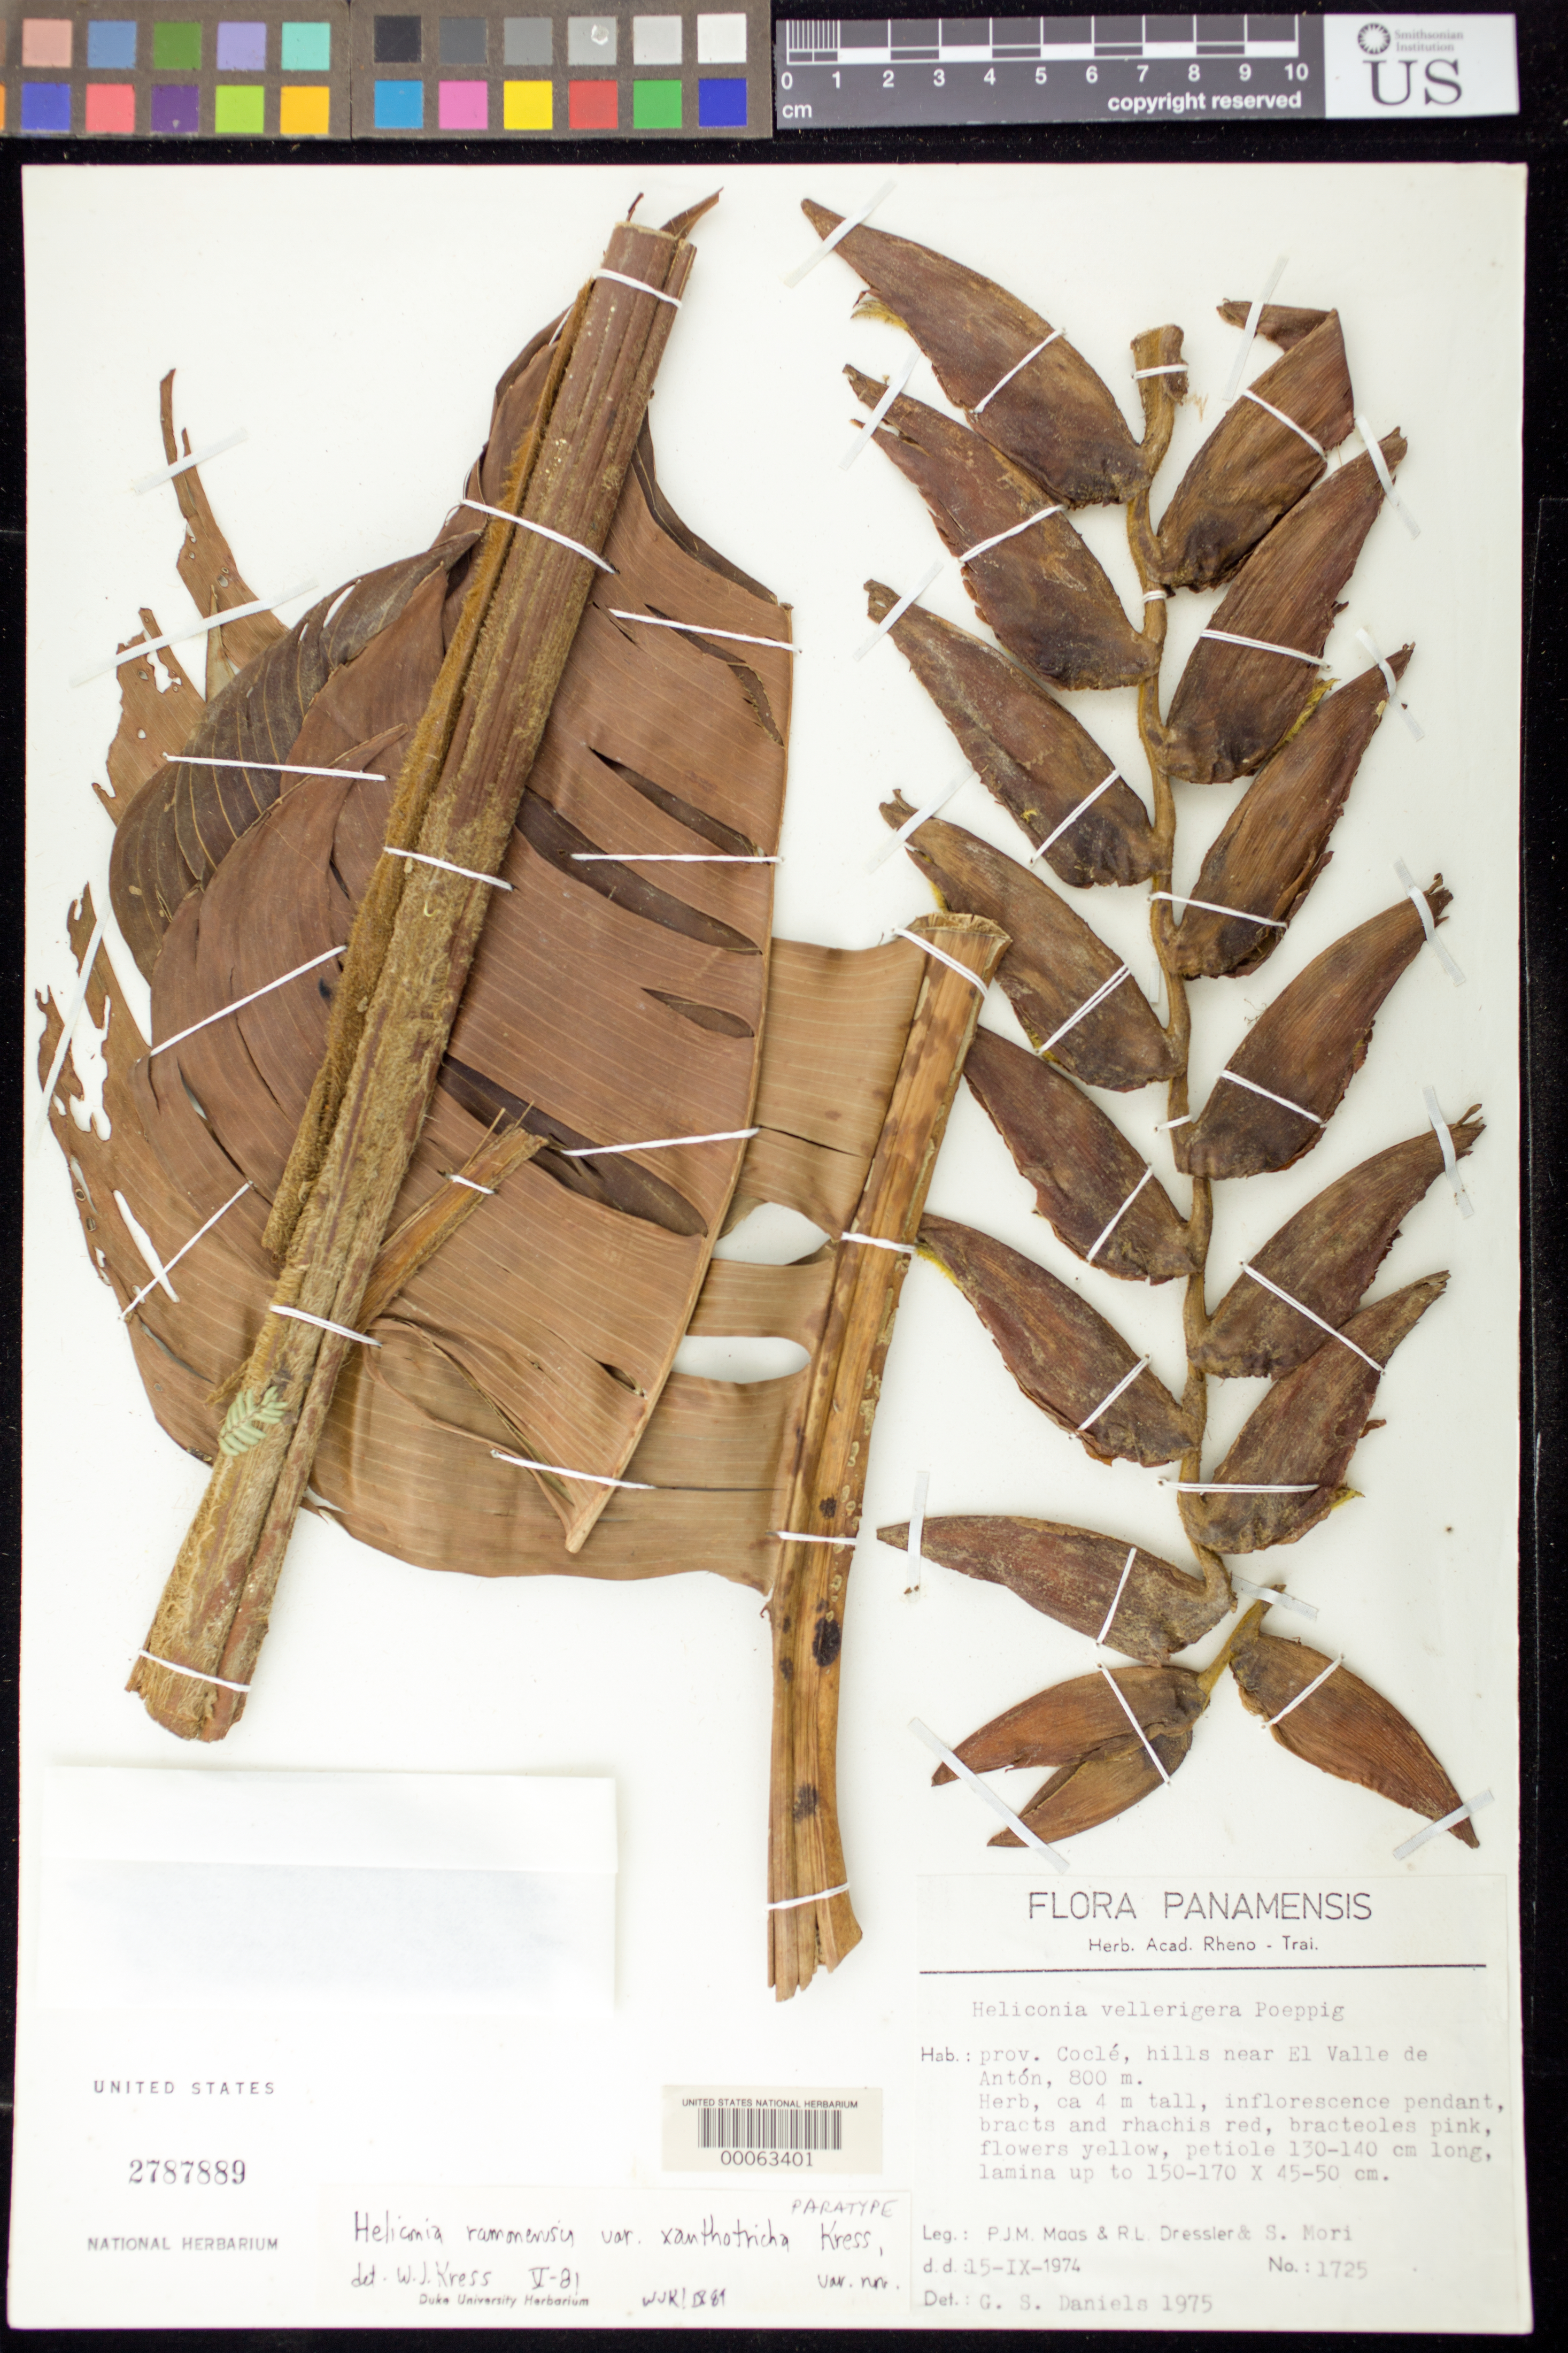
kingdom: Plantae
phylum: Tracheophyta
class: Liliopsida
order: Zingiberales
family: Heliconiaceae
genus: Heliconia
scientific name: Heliconia ramonensis var. xanthotricha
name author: W.J. Kress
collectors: P. Maas, R. Dressler & S. Mori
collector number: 1725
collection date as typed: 15 Sep 1974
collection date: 1974-09-15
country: Panama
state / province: Coclé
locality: Hills near El Valle De Anton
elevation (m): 800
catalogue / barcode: US 2787889